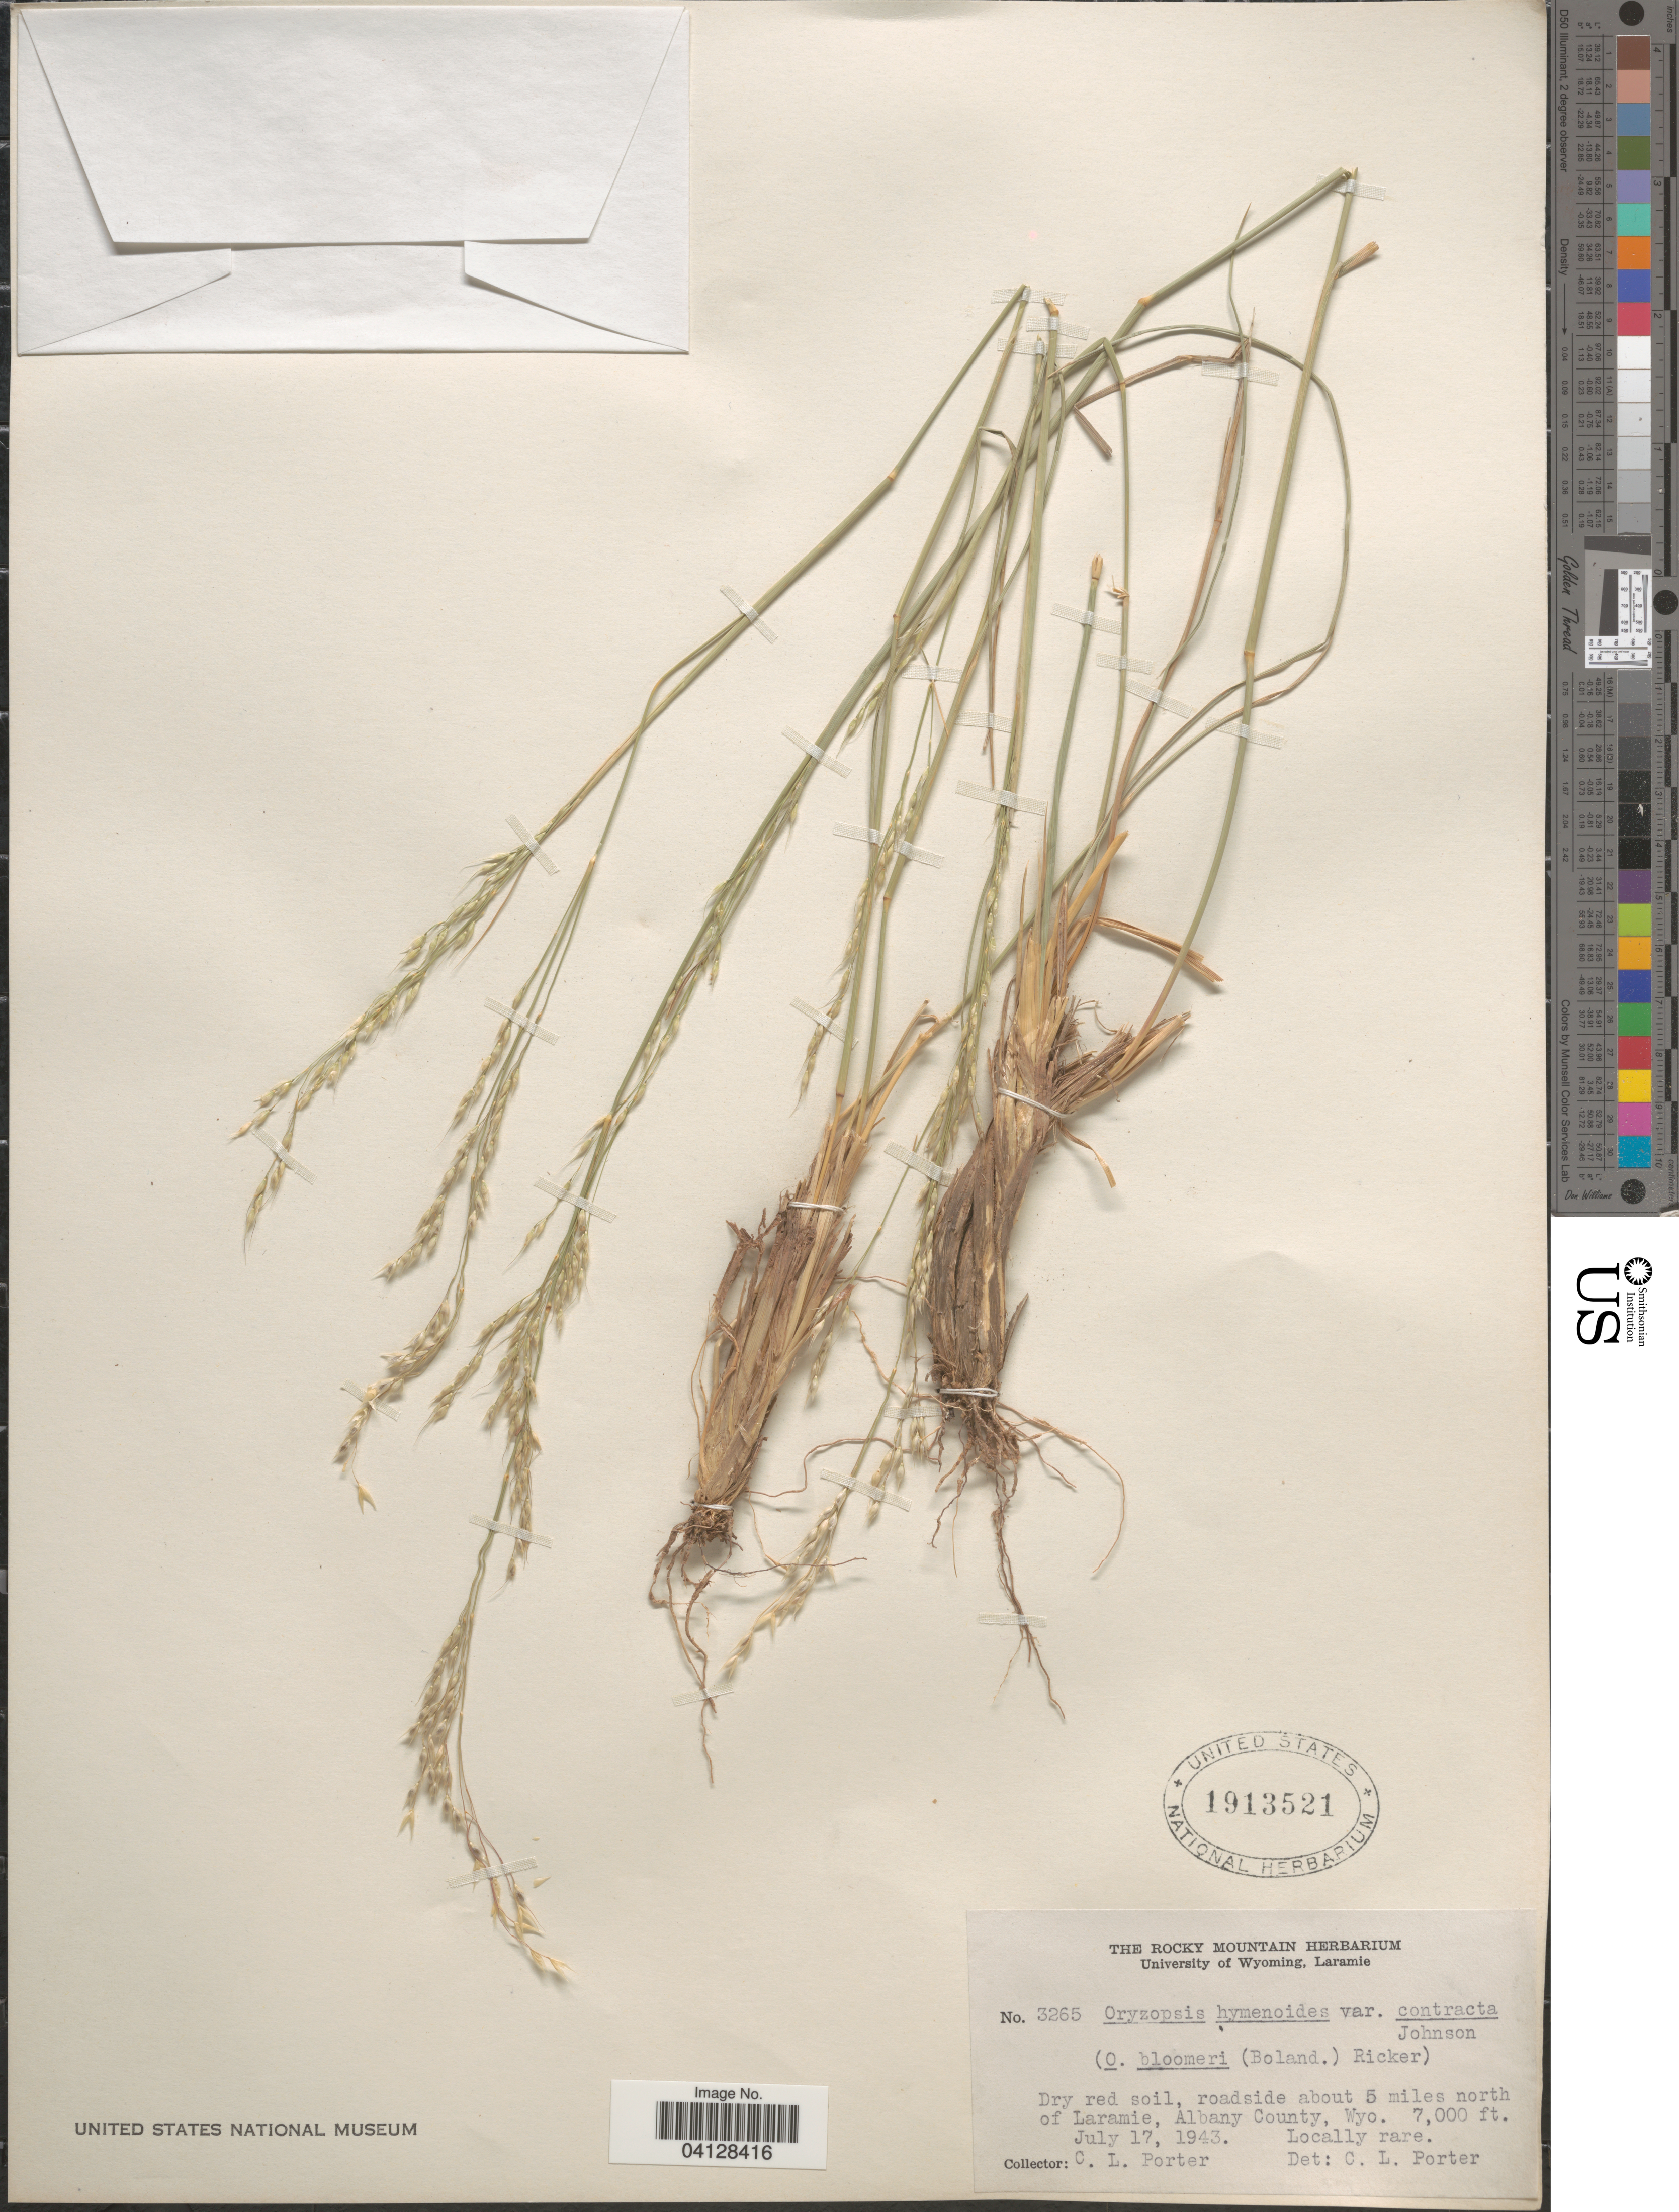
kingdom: Plantae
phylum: Tracheophyta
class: Liliopsida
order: Poales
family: Poaceae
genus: Oryzopsis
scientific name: Oryzopsis hymenoides var. contracta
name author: Johnson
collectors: C. L. Porter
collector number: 3265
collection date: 1943-07-17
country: United States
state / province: Wyoming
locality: Roadside about 5 miles north of Laramie, Albany County.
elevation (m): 2134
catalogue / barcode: US 1913521